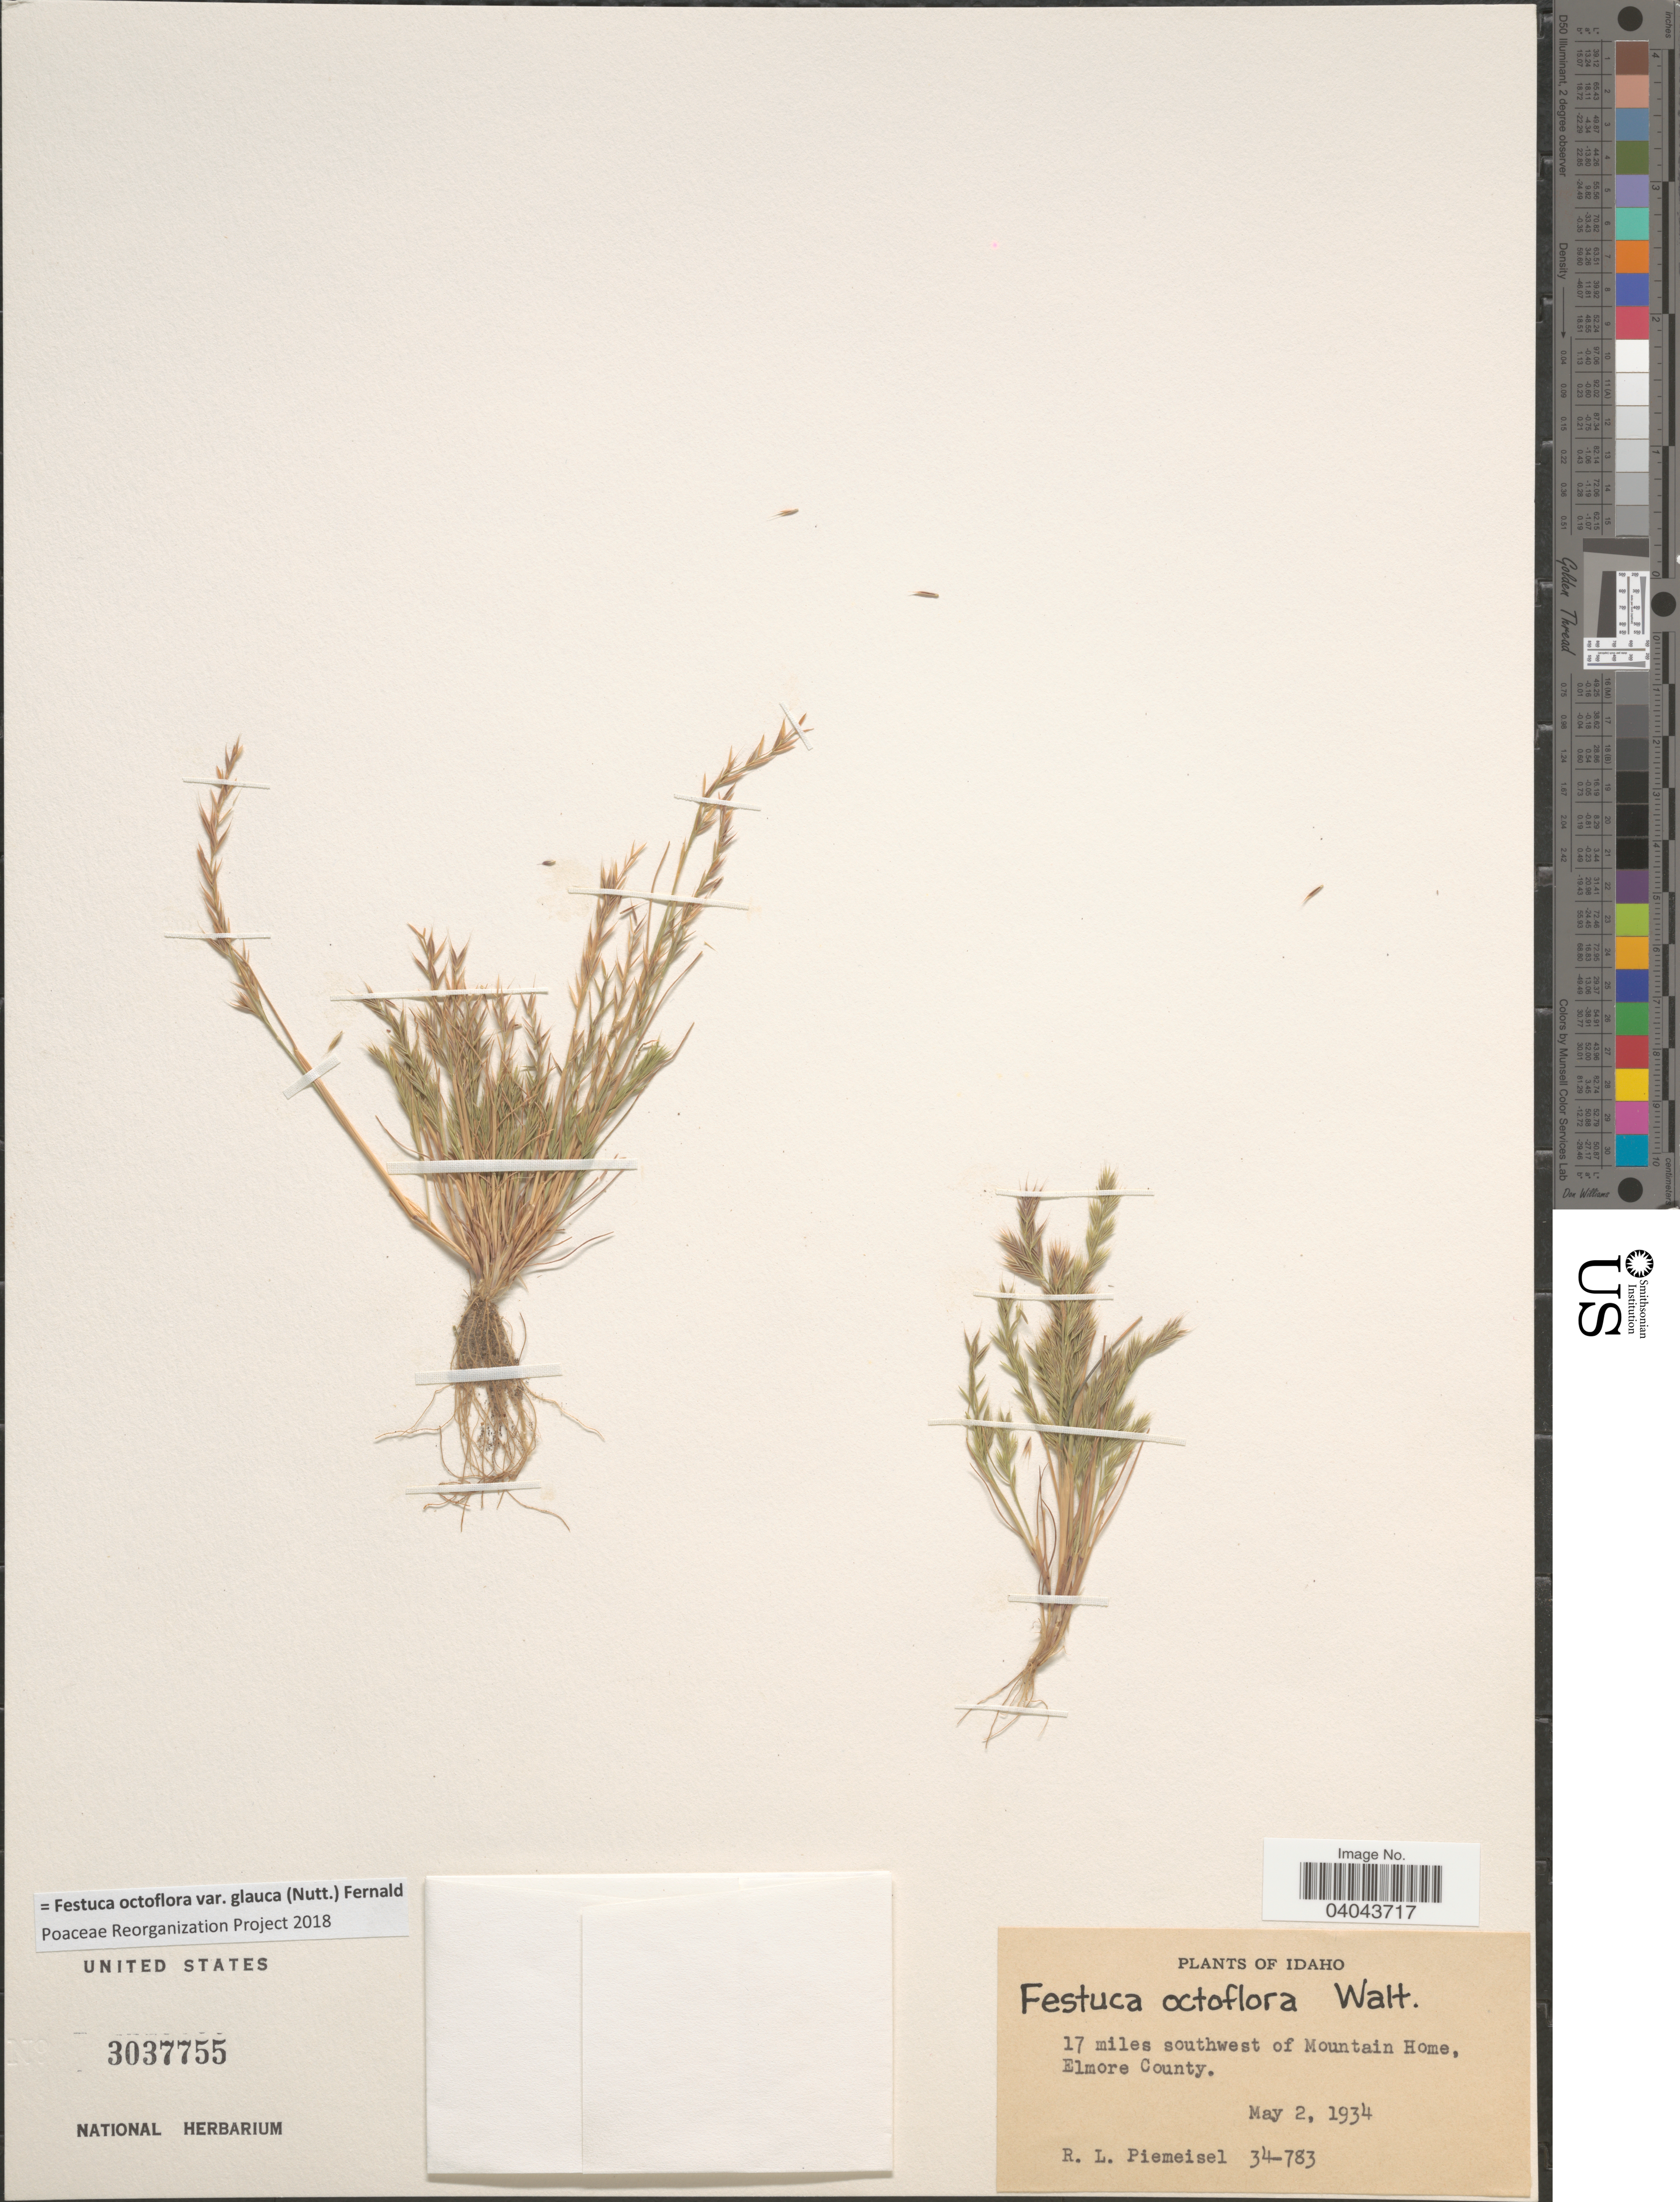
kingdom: Plantae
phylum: Tracheophyta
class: Liliopsida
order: Poales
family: Poaceae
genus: Festuca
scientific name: Festuca octoflora var. glauca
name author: (Nutt.) Fernald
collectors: R. L. Piemeisel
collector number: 34-783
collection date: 1934-05-02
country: United States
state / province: Idaho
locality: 17 miles southwest of Mountain Home, Elmore County.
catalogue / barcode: US 3037755